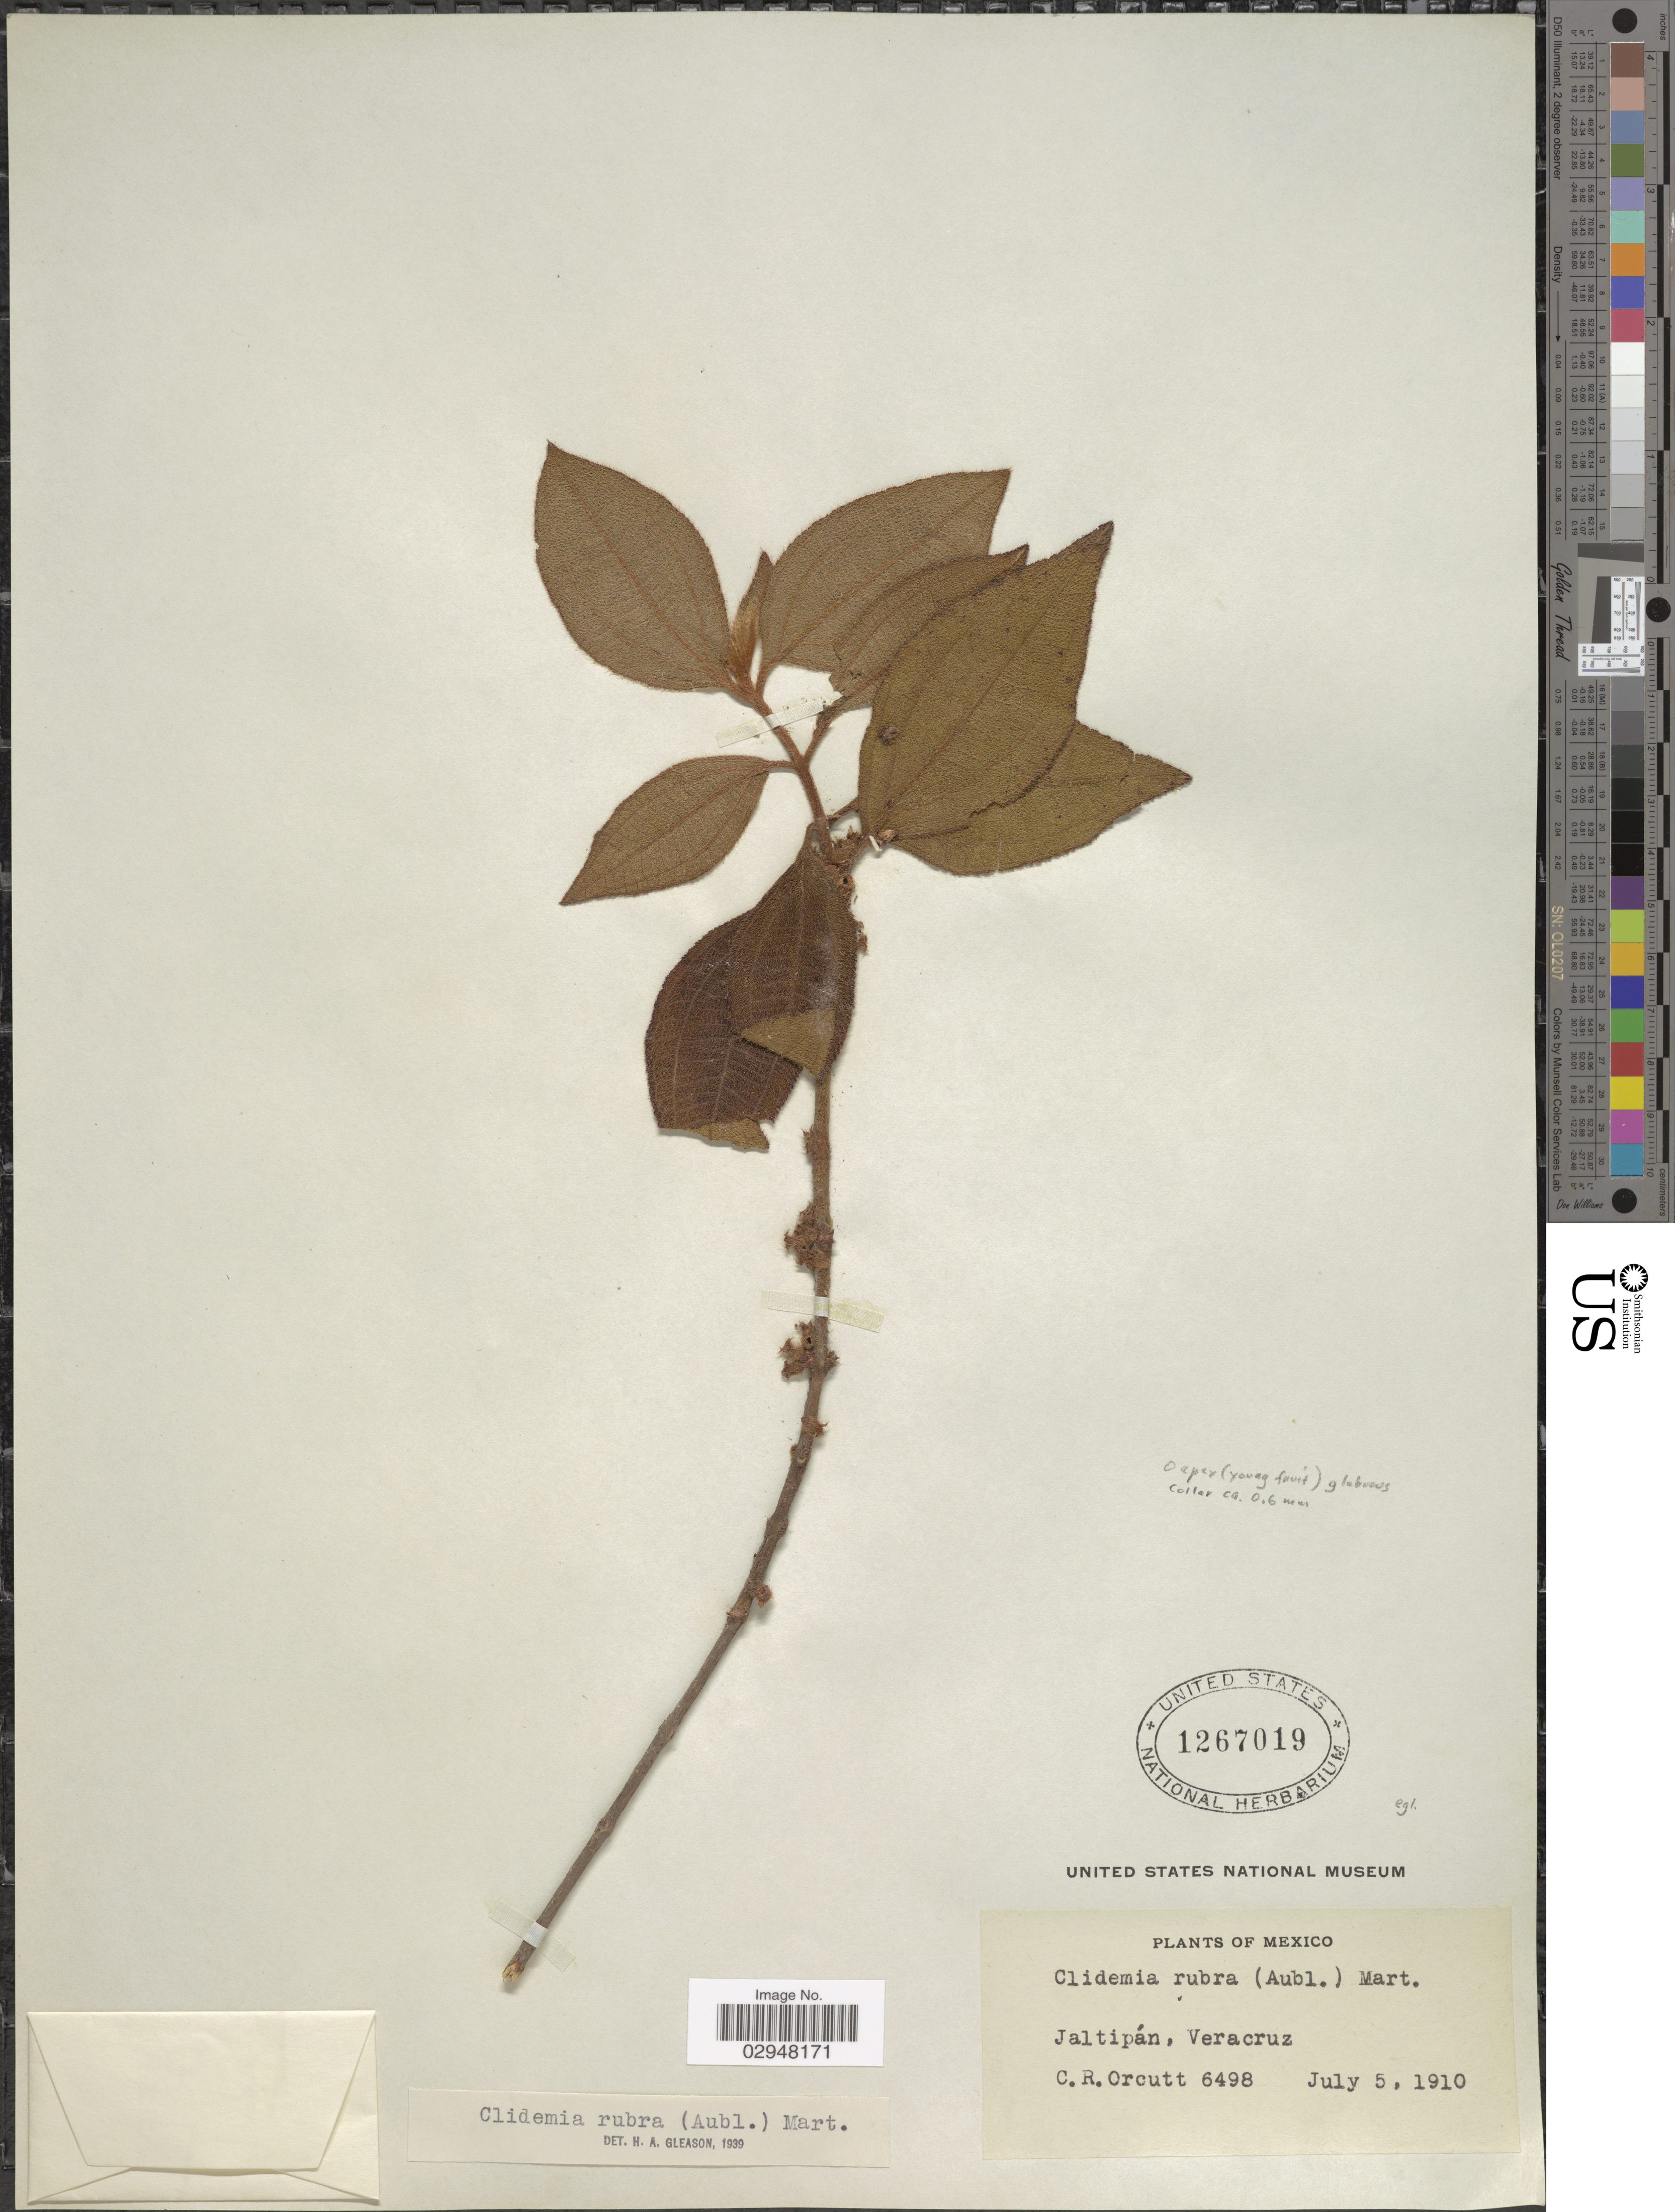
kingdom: Plantae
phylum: Tracheophyta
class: Magnoliopsida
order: Myrtales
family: Melastomataceae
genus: Clidemia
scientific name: Clidemia rubra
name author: (Aubl.) Mart.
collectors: C. R. Orcutt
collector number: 6498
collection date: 1910-07-05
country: Mexico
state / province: Veracruz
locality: Jaltipán, Veracruz.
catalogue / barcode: US 1267019